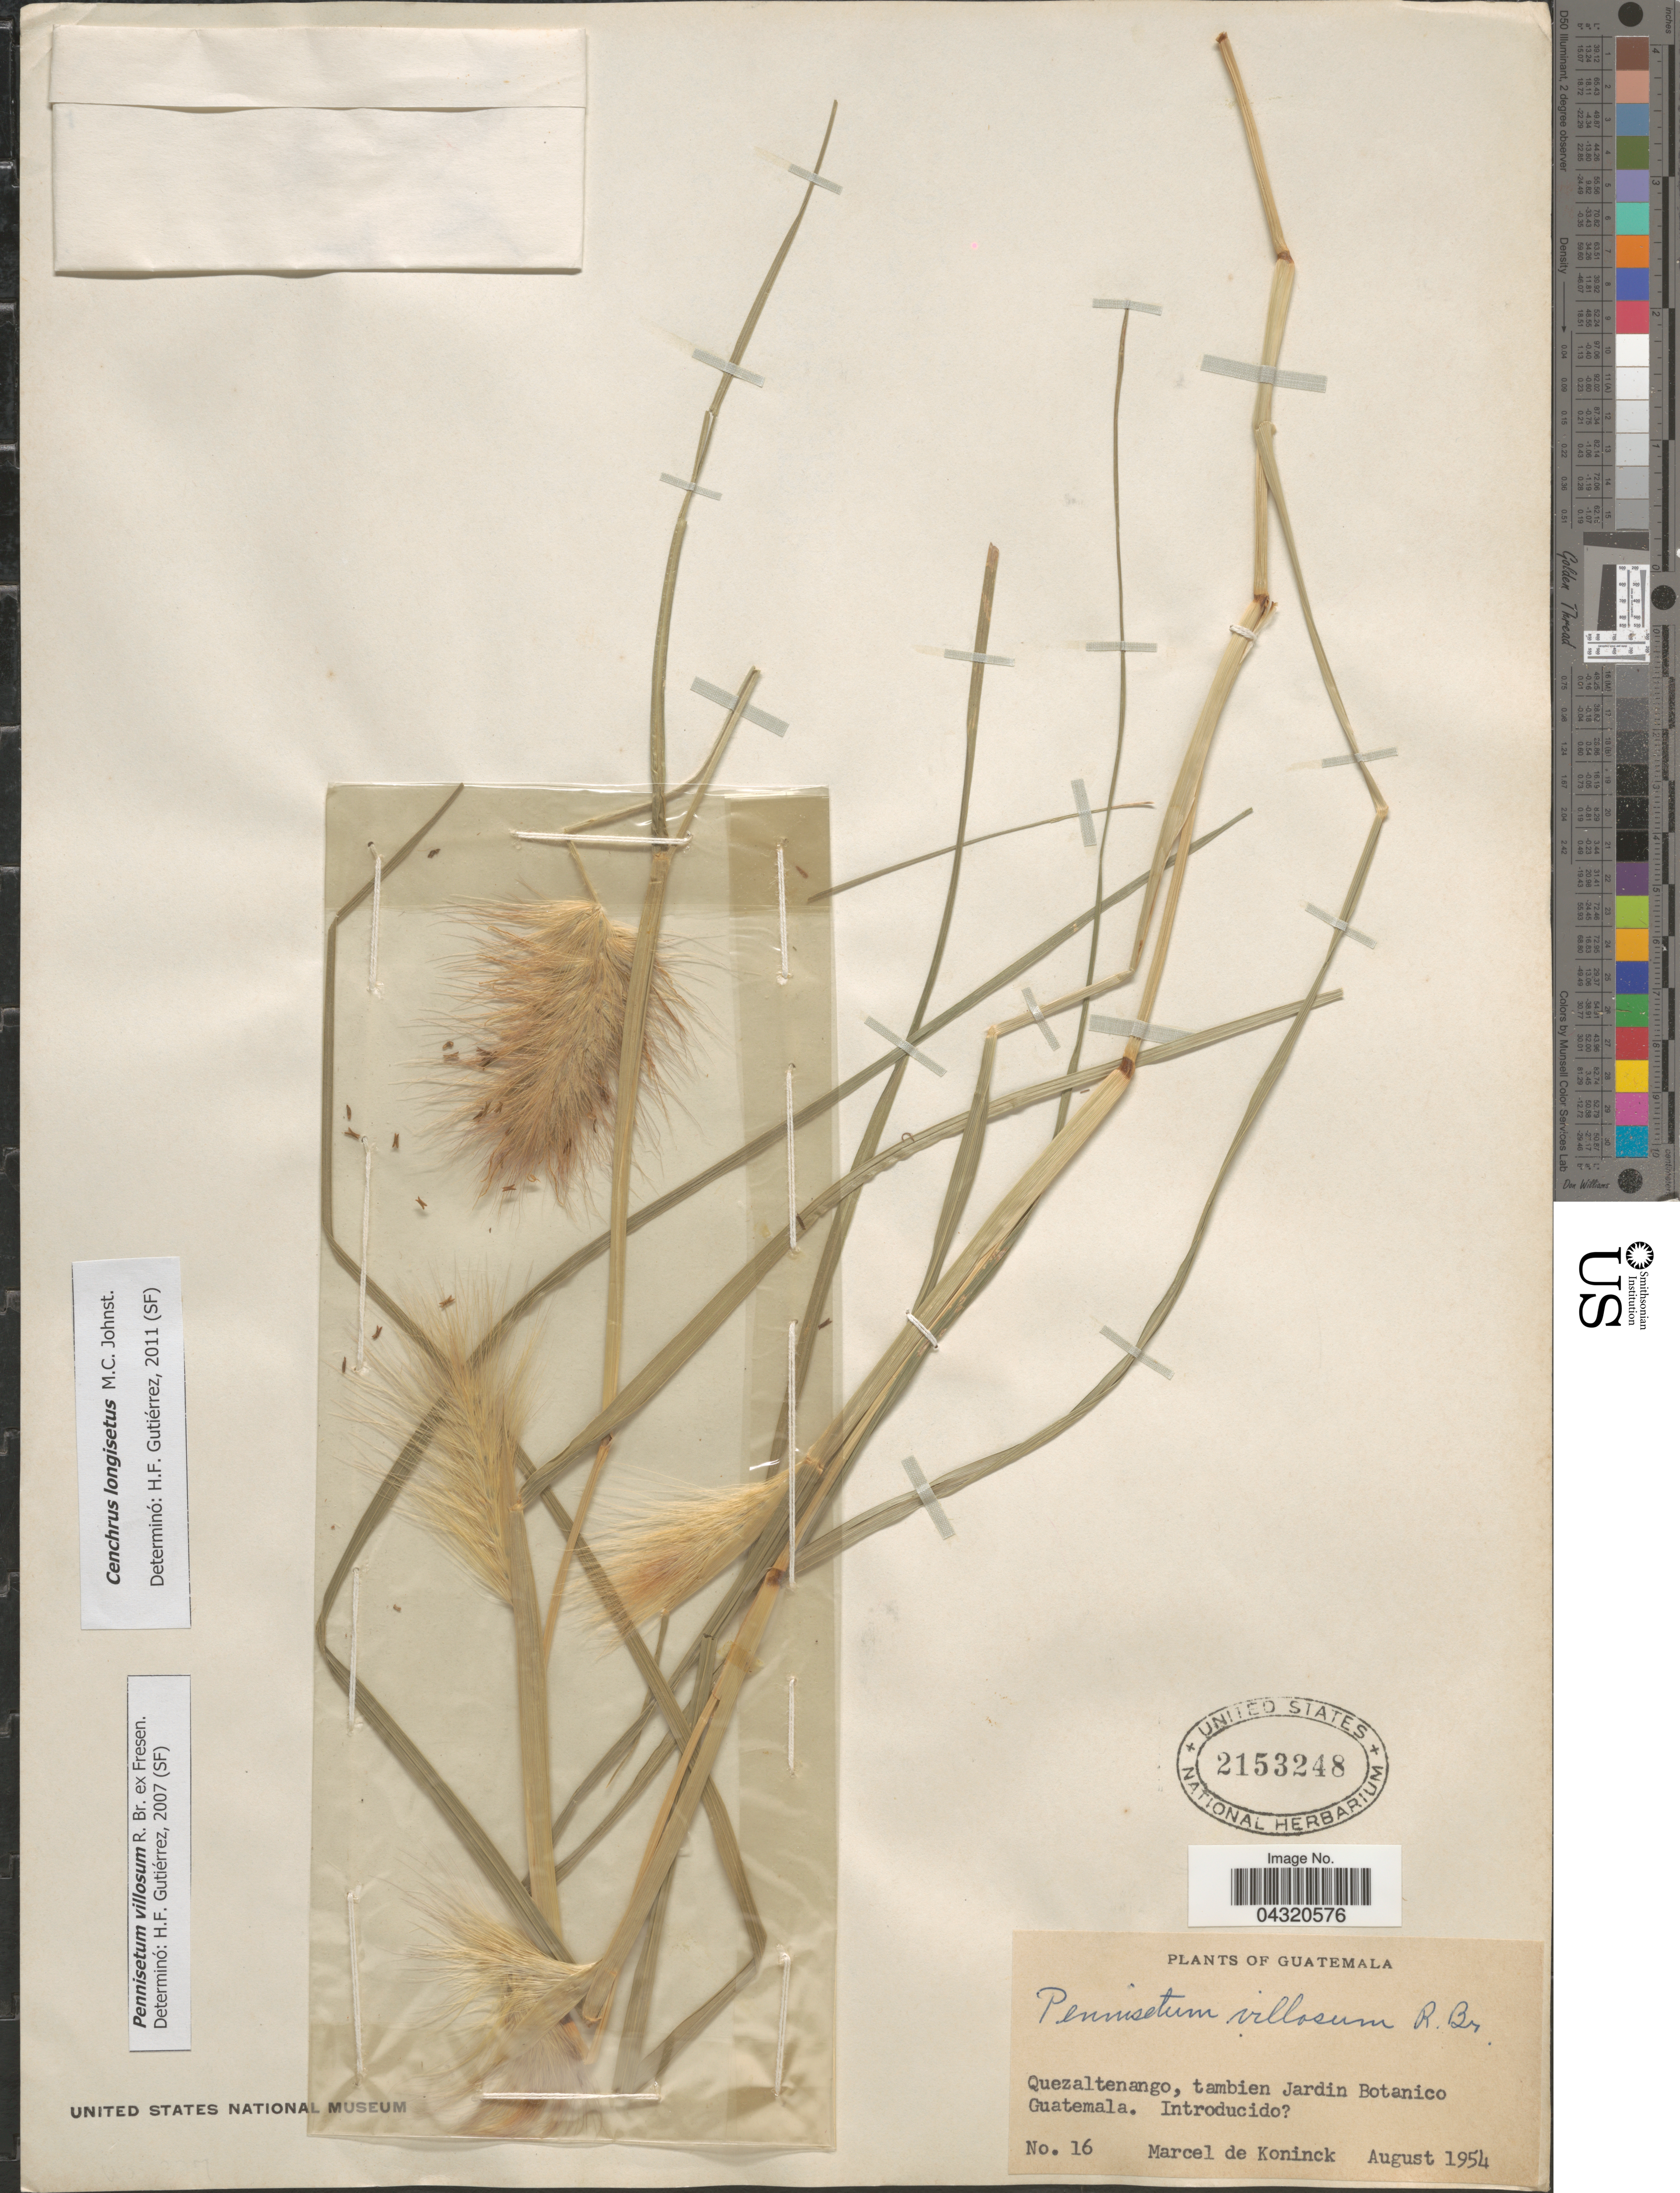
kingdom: Plantae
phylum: Tracheophyta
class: Liliopsida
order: Poales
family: Poaceae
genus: Cenchrus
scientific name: Cenchrus longisetus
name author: M.C. Johnst.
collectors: M. Koninck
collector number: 16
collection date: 1954-08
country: Guatemala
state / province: Quetzaltenango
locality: Tambien Jardin Botanico Guatemala.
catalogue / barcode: US 2153248